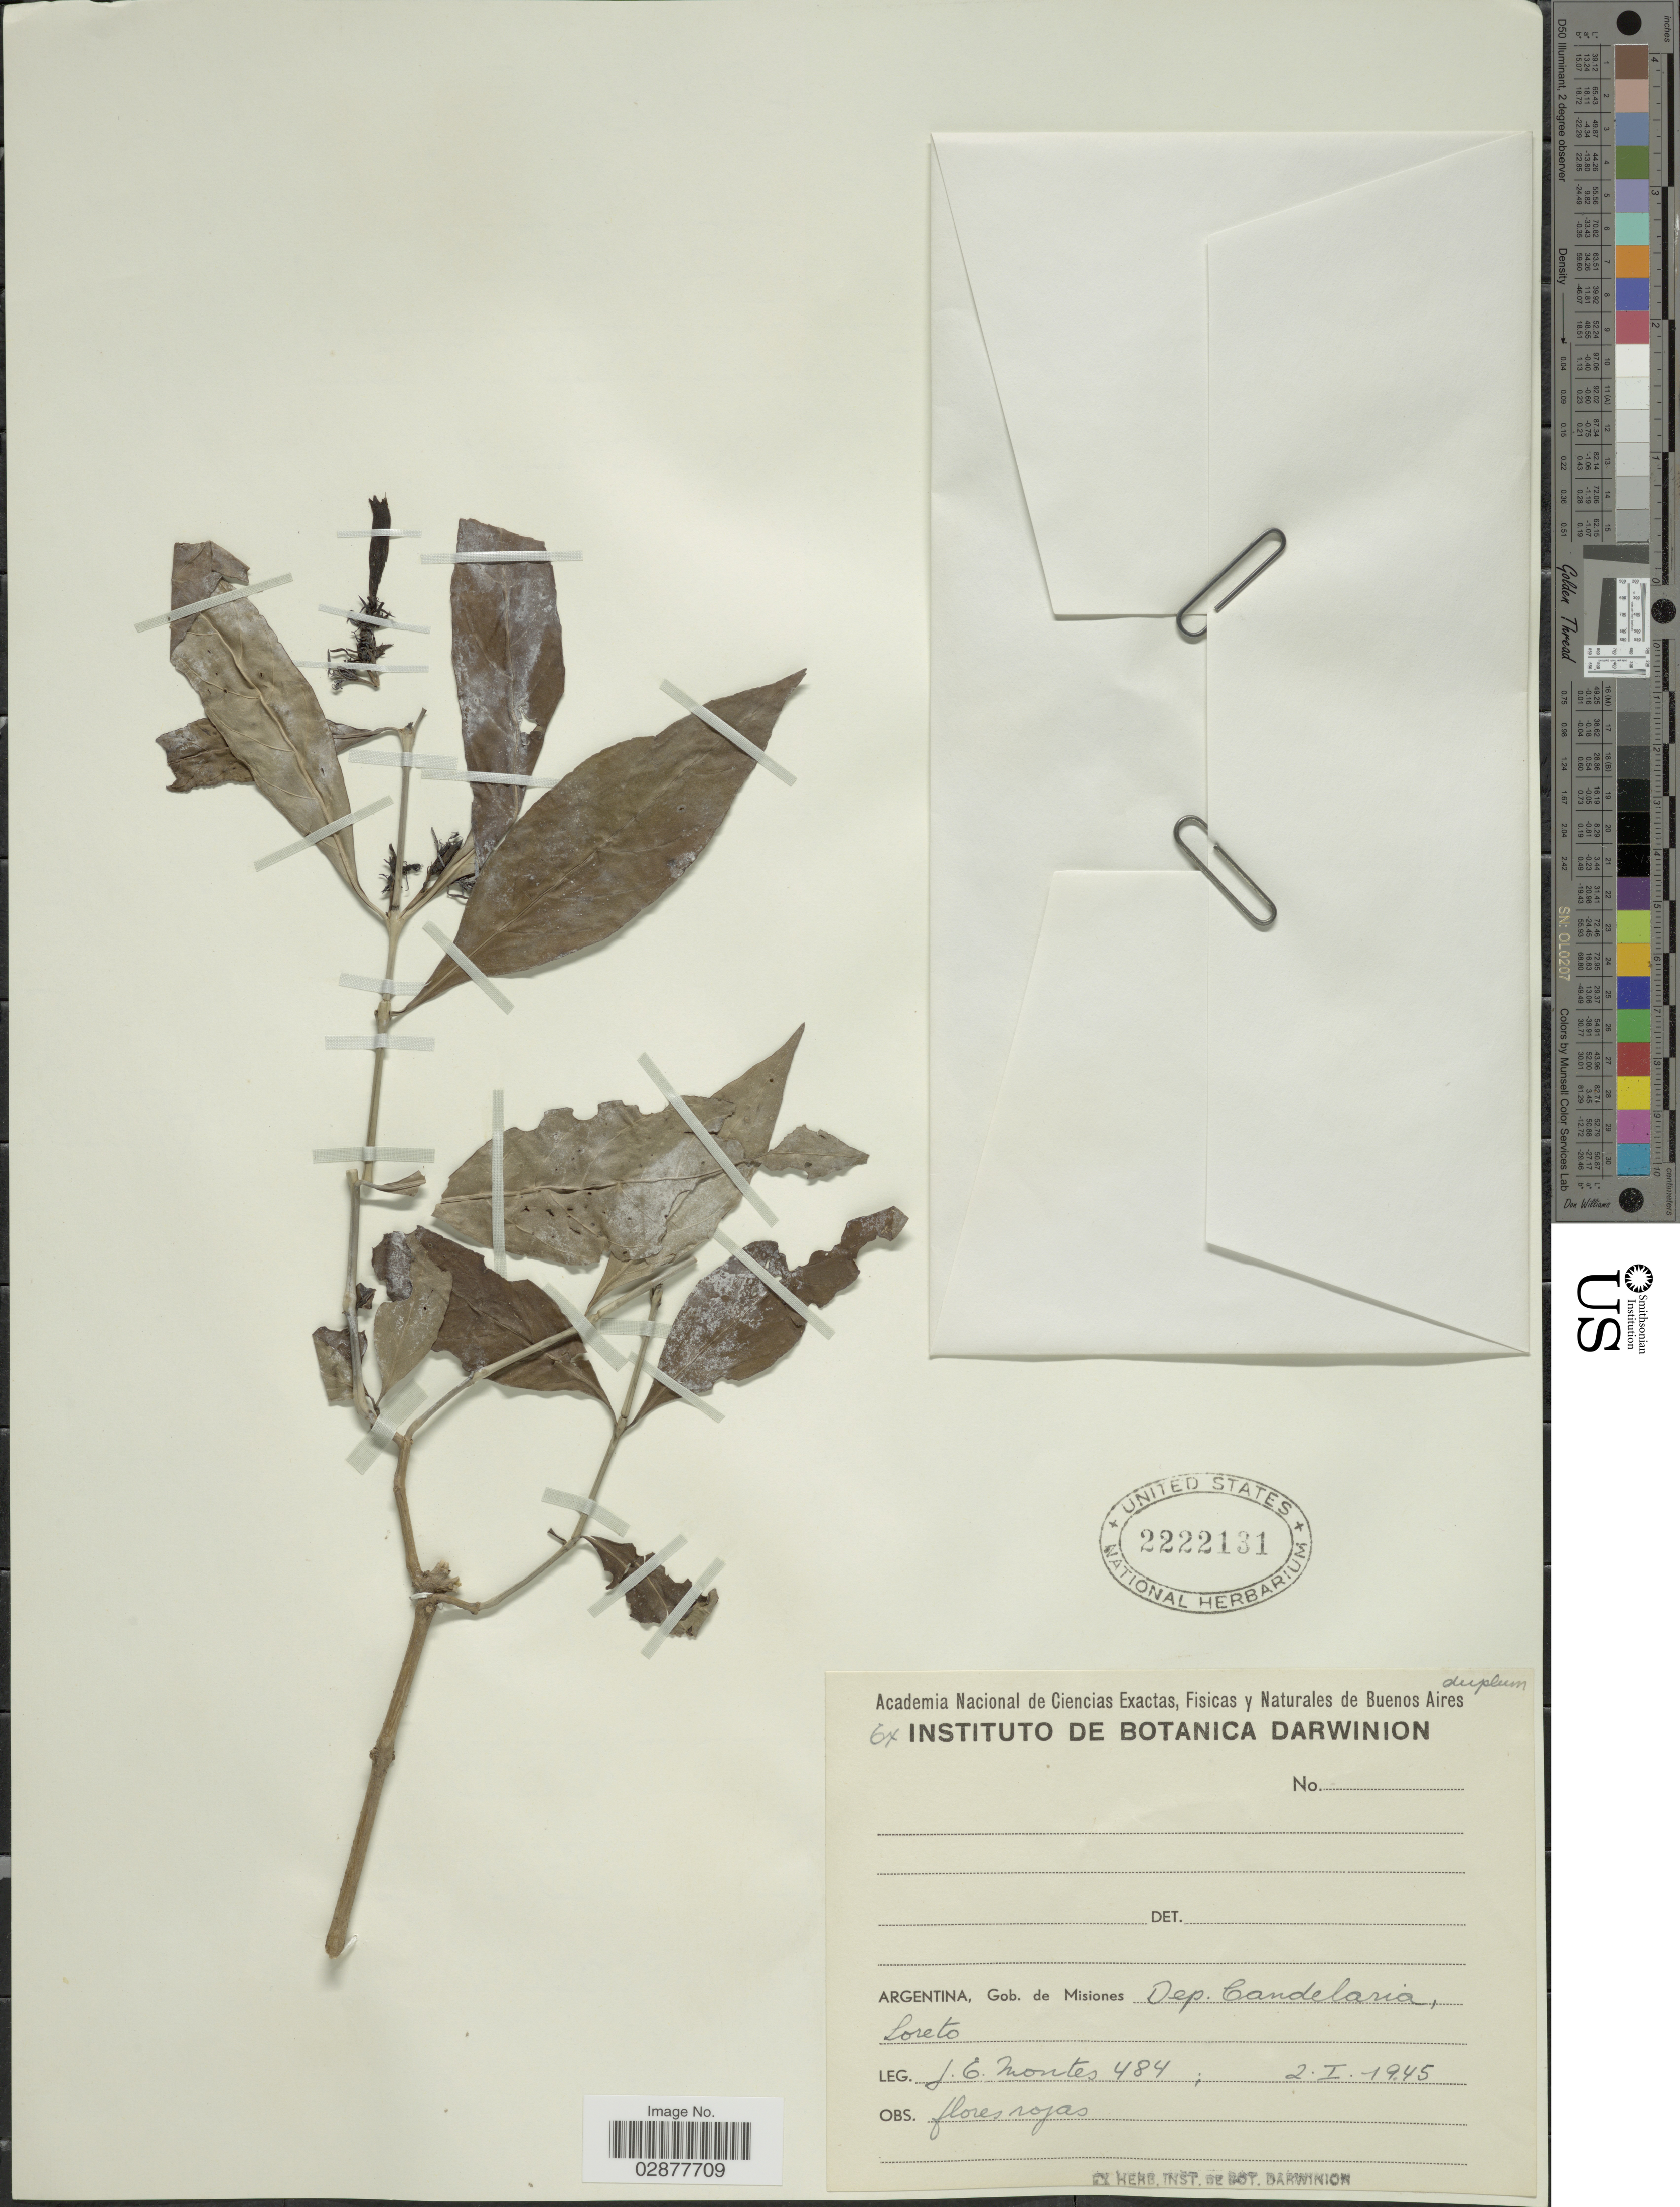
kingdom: Plantae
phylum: Tracheophyta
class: Magnoliopsida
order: Lamiales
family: Acanthaceae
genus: Justicia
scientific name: Justicia brasiliana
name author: Roth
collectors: J. E. Montes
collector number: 484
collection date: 1945-01-02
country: Argentina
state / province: Misiones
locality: Gob. de Misiones, Dep. Candelaria, Loreto.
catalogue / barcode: US 2222131